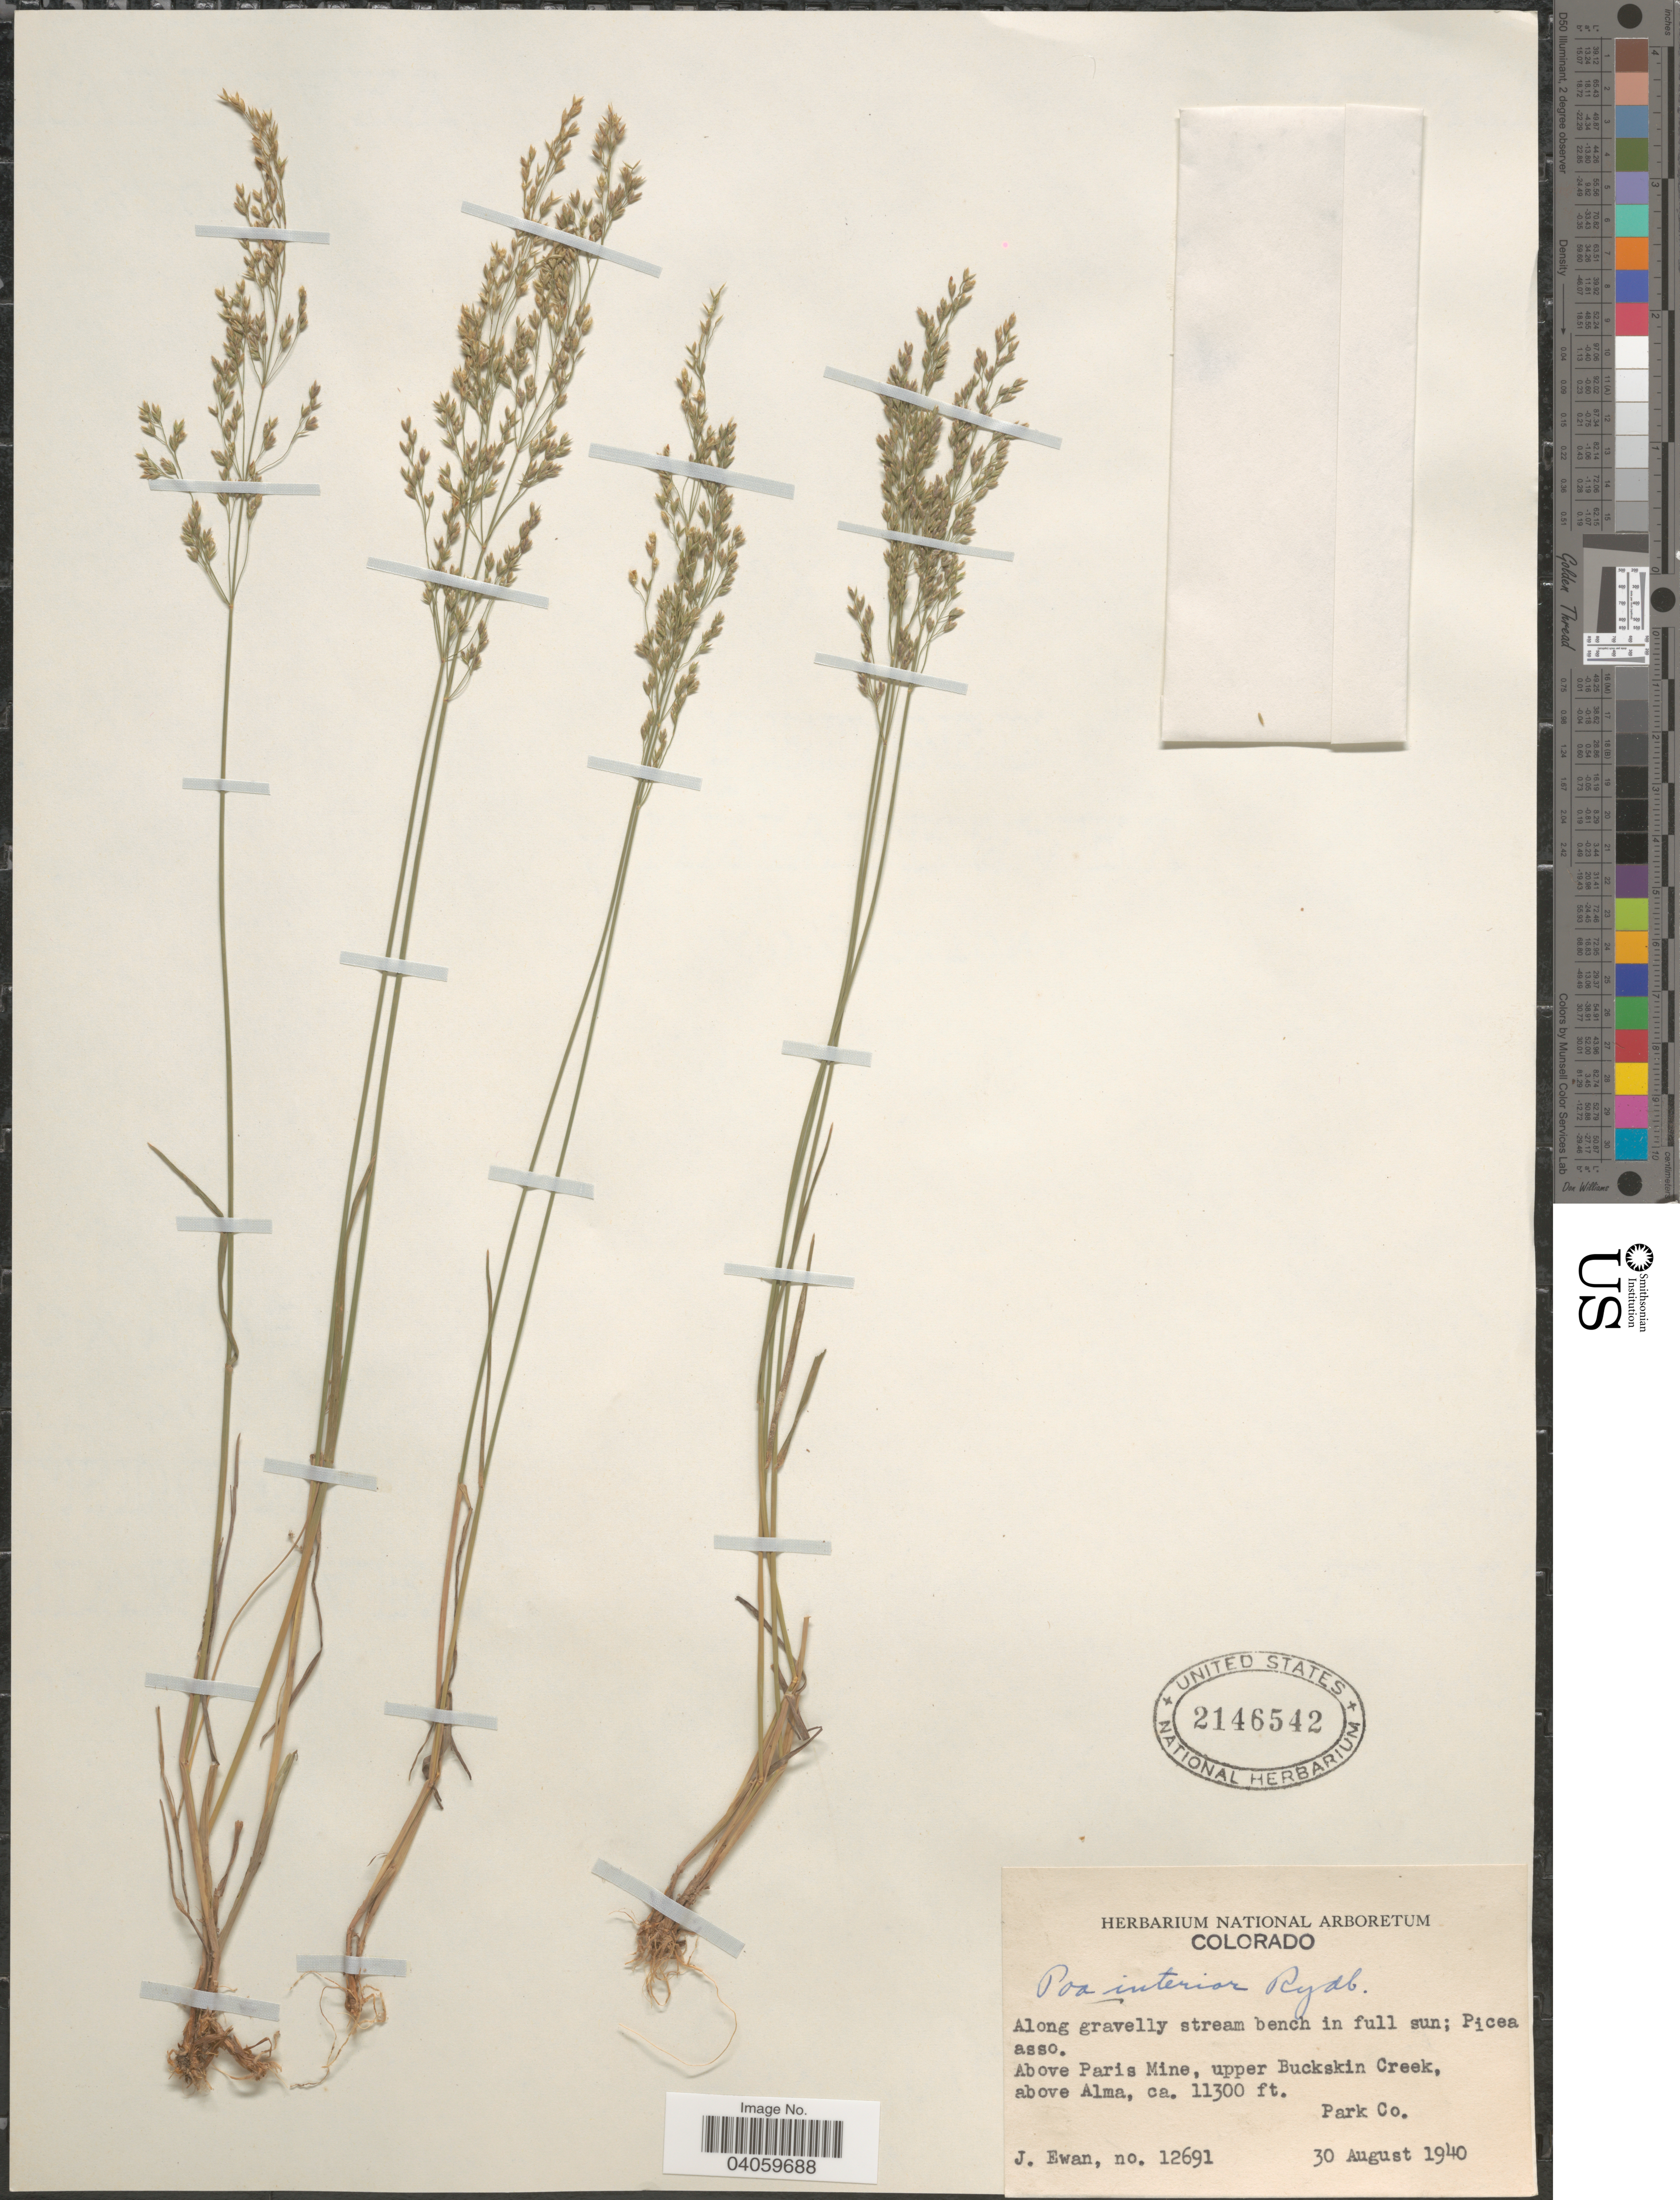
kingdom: Plantae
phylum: Tracheophyta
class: Liliopsida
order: Poales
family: Poaceae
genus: Poa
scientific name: Poa interior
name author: Rydb.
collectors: J. A. Ewan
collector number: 12691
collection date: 1940-08-30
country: United States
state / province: Colorado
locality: Above Paris Mine, upper Buckskin Creek, above Alma. Park Co.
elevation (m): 3444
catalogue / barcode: US 2146542